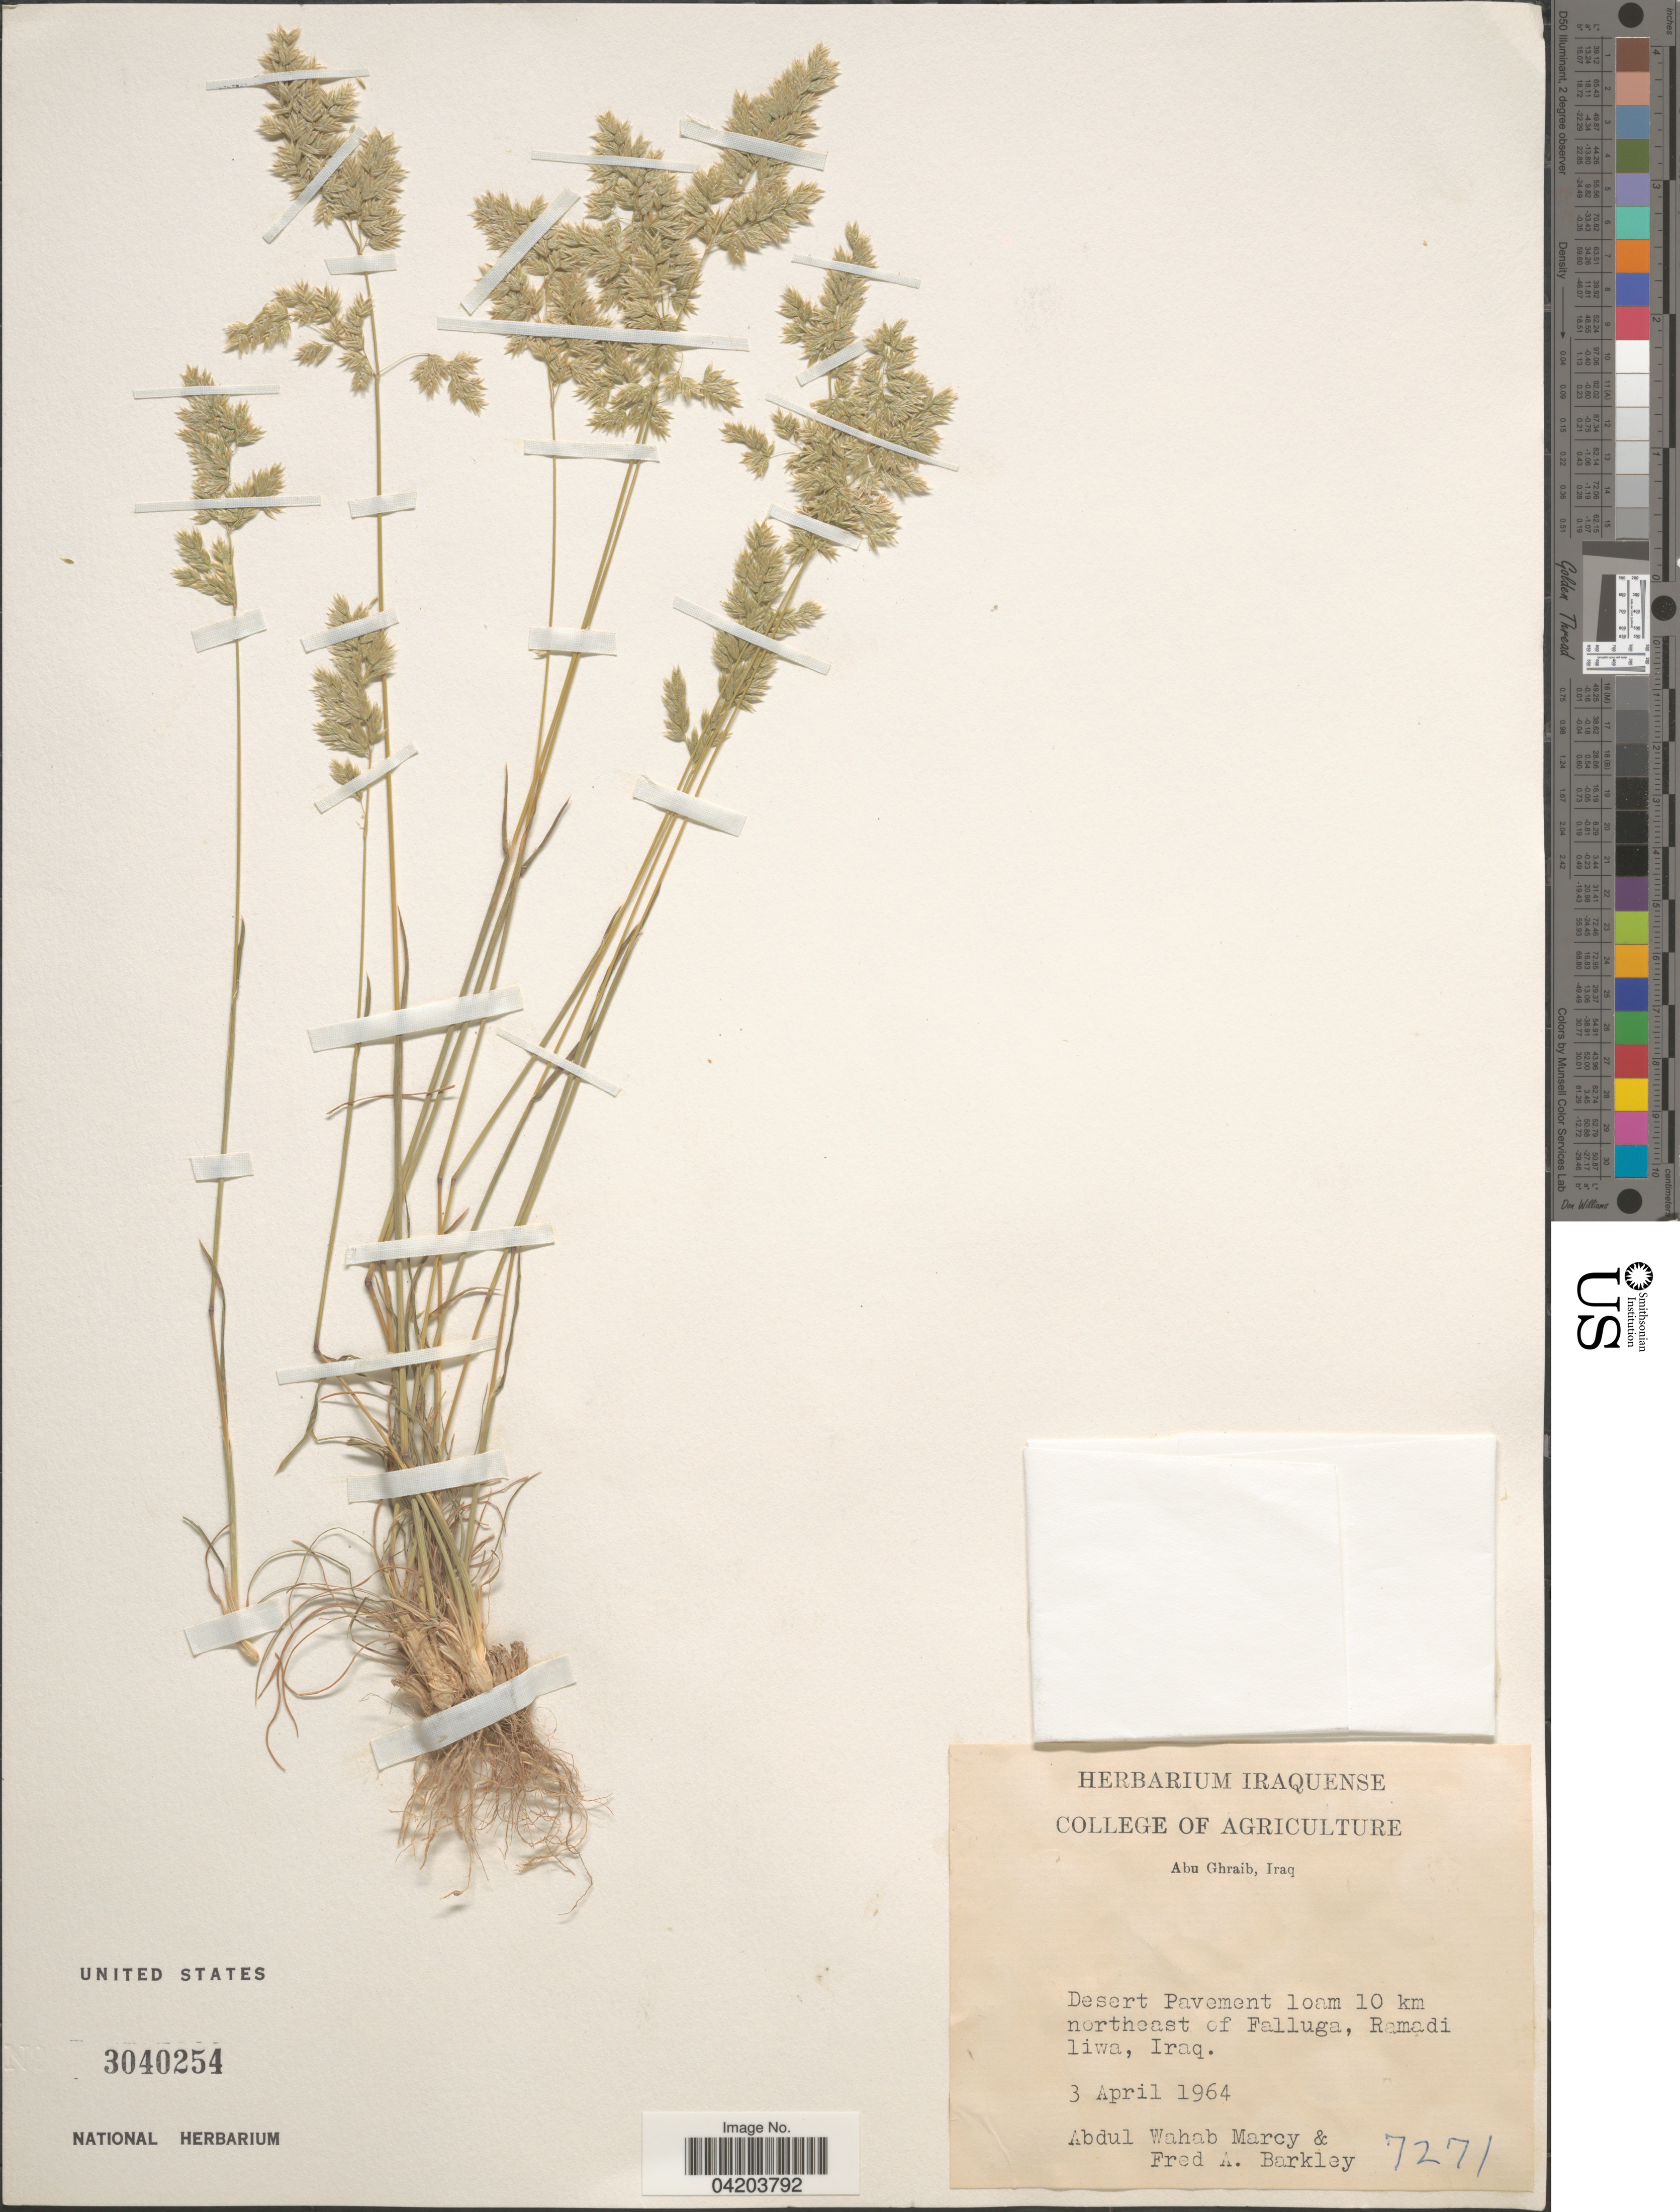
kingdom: Plantae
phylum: Tracheophyta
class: Liliopsida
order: Poales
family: Poaceae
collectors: A. Marcy & F. A. Barkley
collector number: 7271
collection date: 1964-04-03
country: Iraq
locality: Abu Ghraib. Desert Pavement loam 10 km northeast of Falluga, Ramadi liwa.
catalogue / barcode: US 3040254